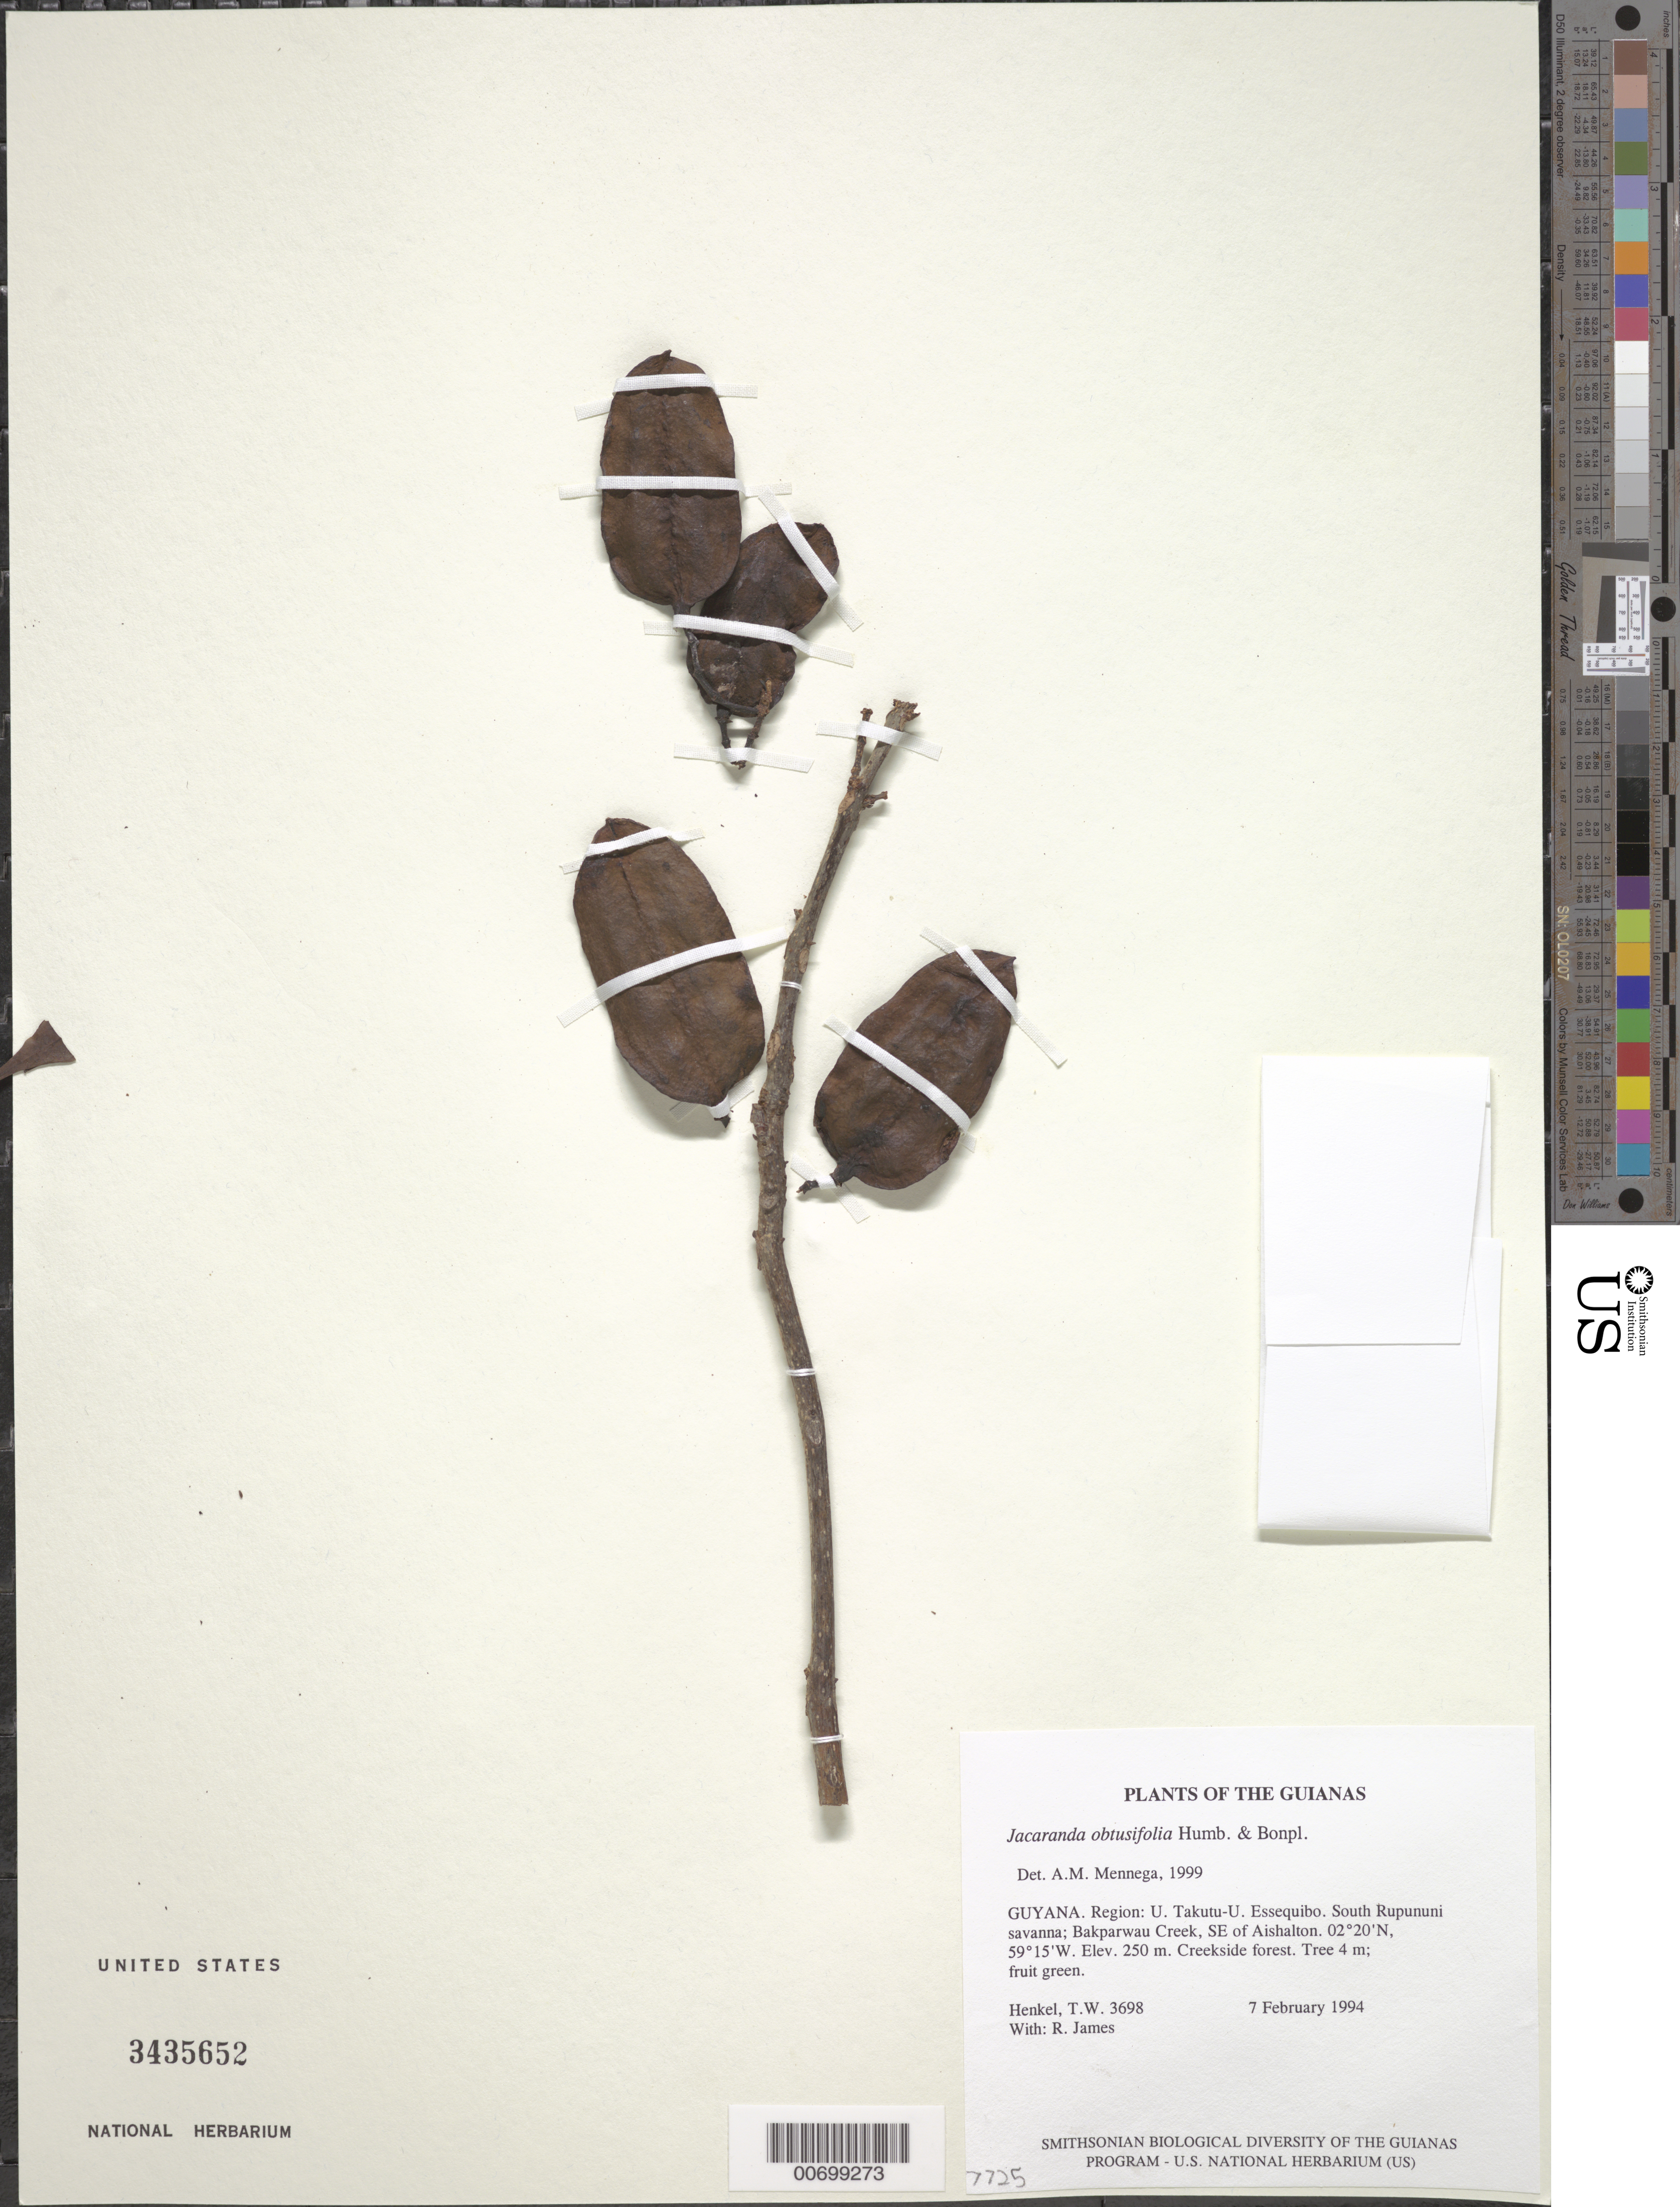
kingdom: Plantae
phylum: Tracheophyta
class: Magnoliopsida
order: Lamiales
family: Bignoniaceae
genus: Jacaranda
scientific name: Jacaranda obtusifolia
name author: Bonpl.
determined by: Mennega, A. M. W.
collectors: T. Henkel & R. James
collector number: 3698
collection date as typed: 7 February 1994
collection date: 1994-02-07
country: Guyana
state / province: U. Takutu-U. Essequibo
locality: South Rupununi savanna; Bakparwau Creek, SE of Aishalton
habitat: Creekside forest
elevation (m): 250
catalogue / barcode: US 3435652